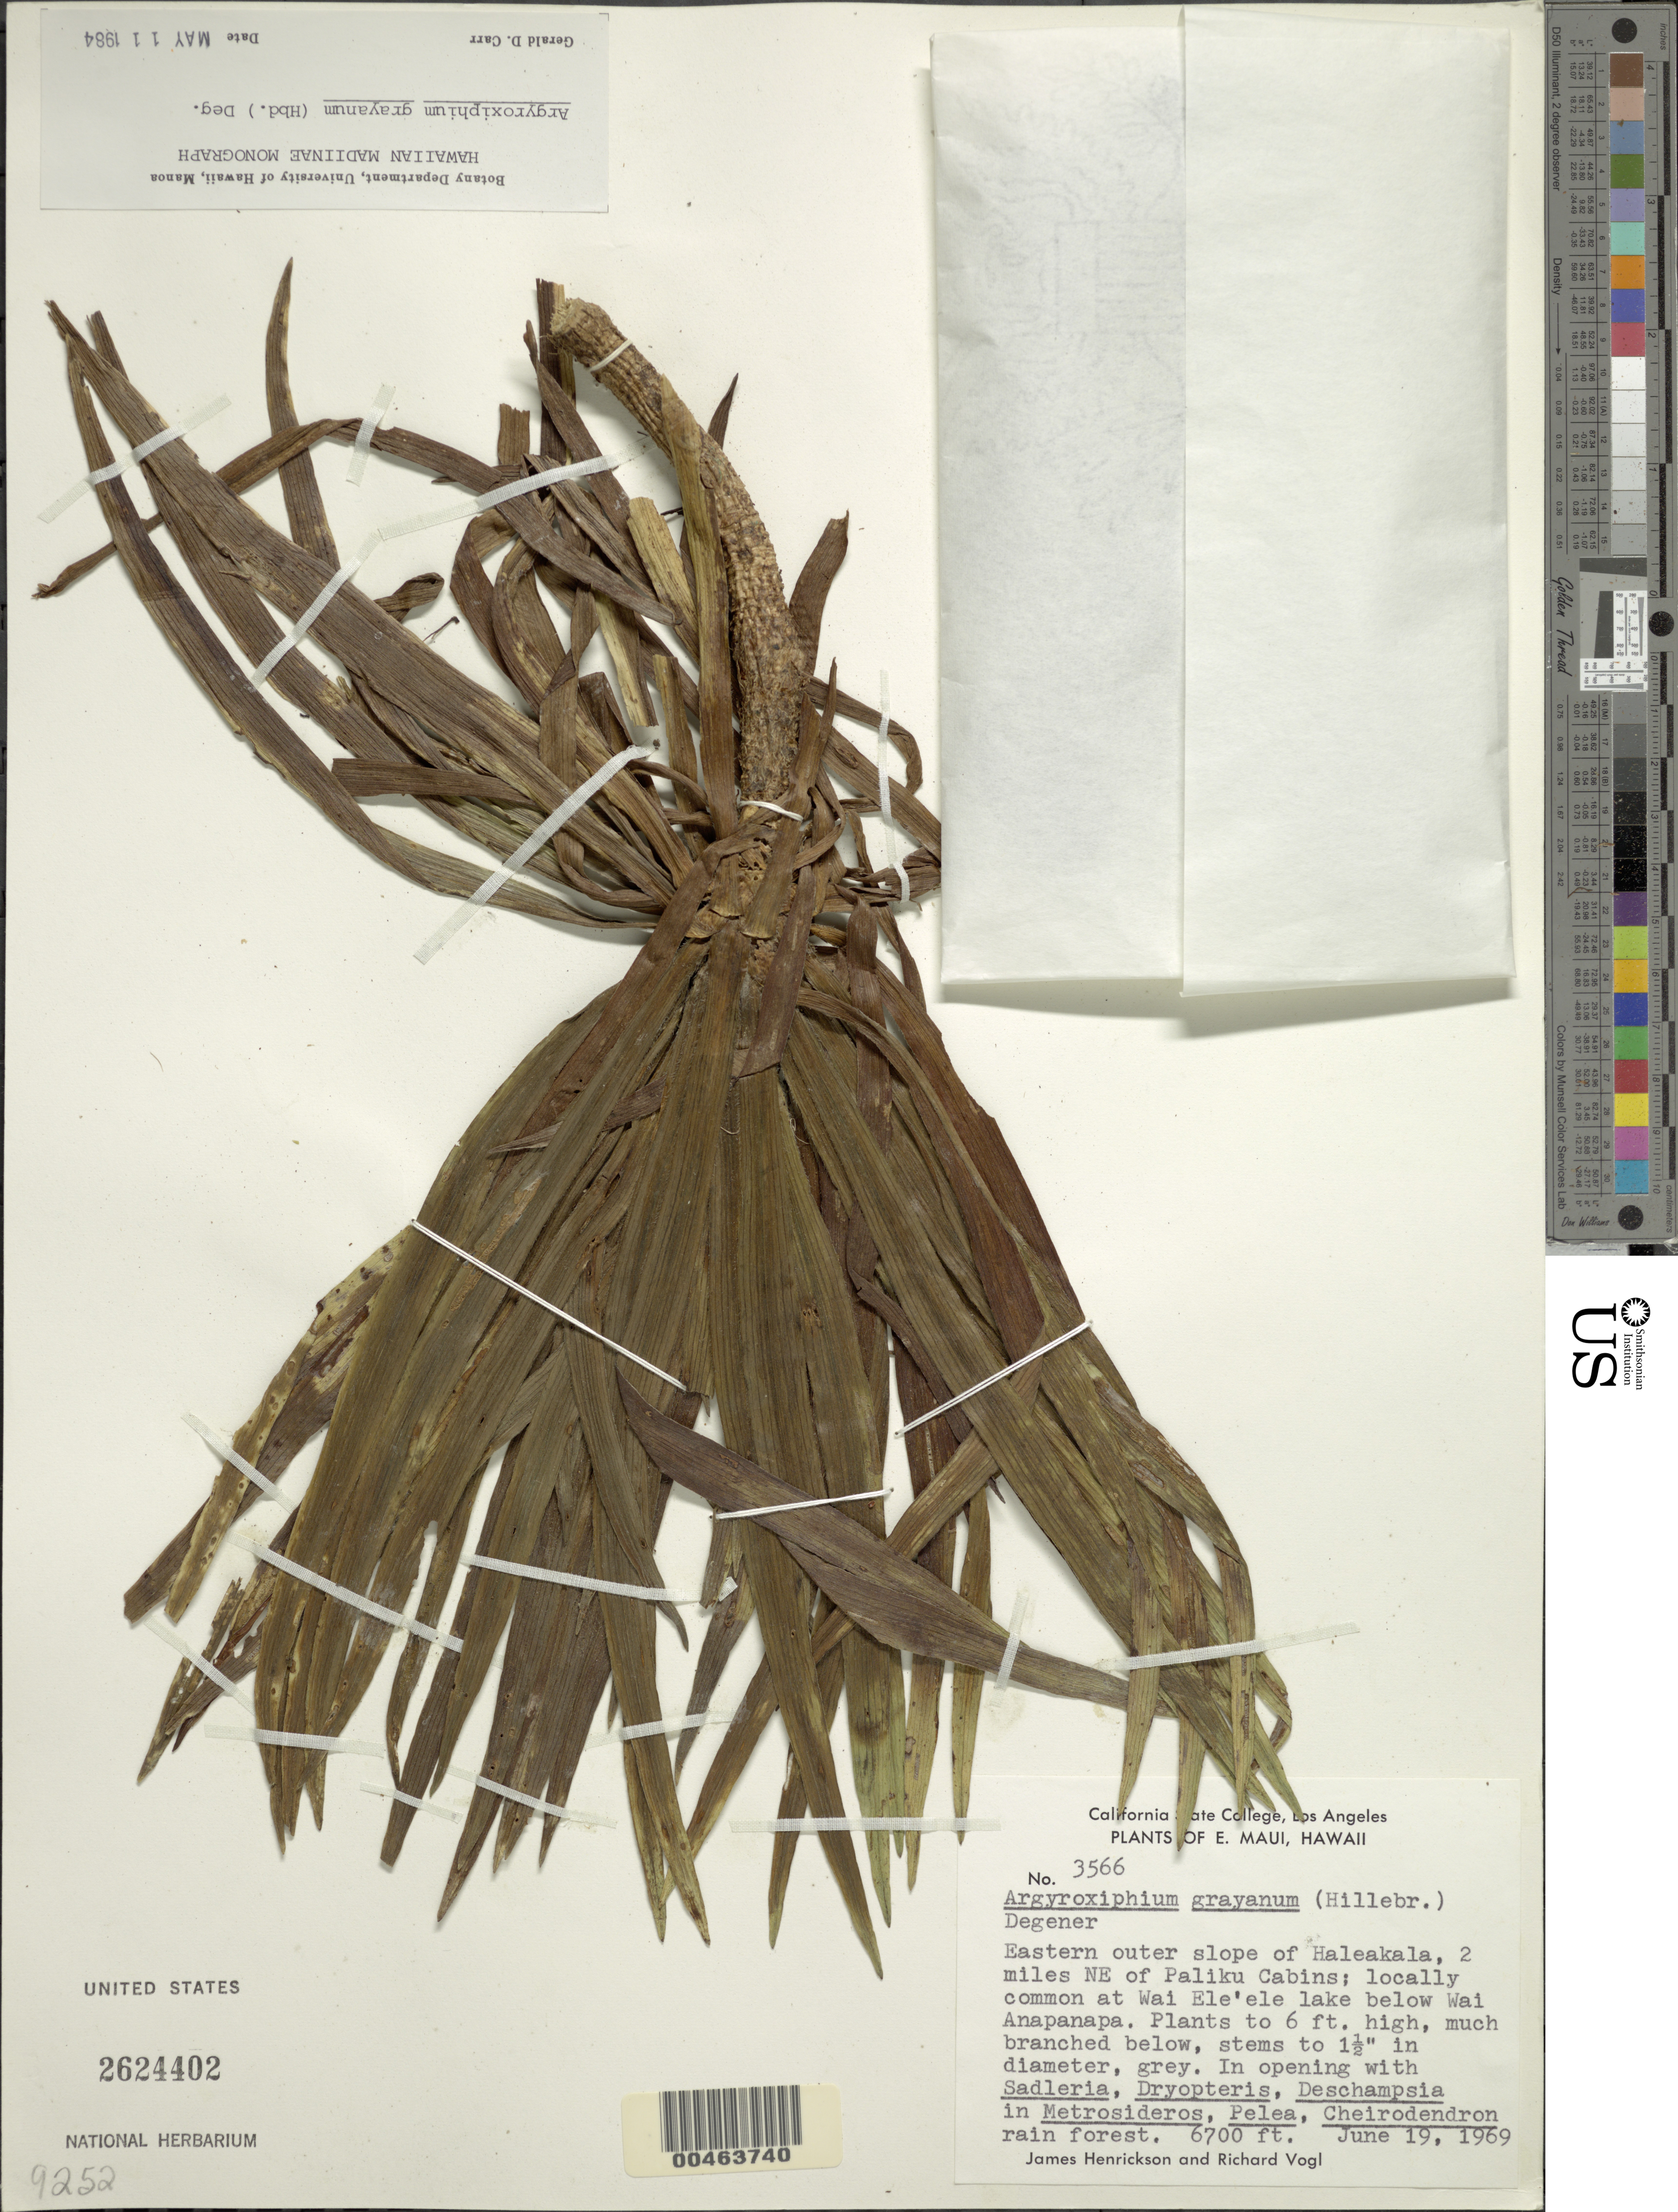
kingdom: Plantae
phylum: Tracheophyta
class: Magnoliopsida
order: Asterales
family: Asteraceae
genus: Argyroxiphium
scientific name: Argyroxiphium grayanum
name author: (Hillebr.) O. Deg.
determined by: Carr, G. D.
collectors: J. S. Henrickson & R. Vogl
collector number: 3566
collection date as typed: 19 Jun 1969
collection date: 1969-06-19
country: United States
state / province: Hawaii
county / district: Maui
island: Maui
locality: E. Maui: Eastern outer slope of Haleakala, 2 miles NE of Paliku Cabins; at Wai Ele'ele lake below Wai Anapanapa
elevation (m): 2042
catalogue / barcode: US 2624402